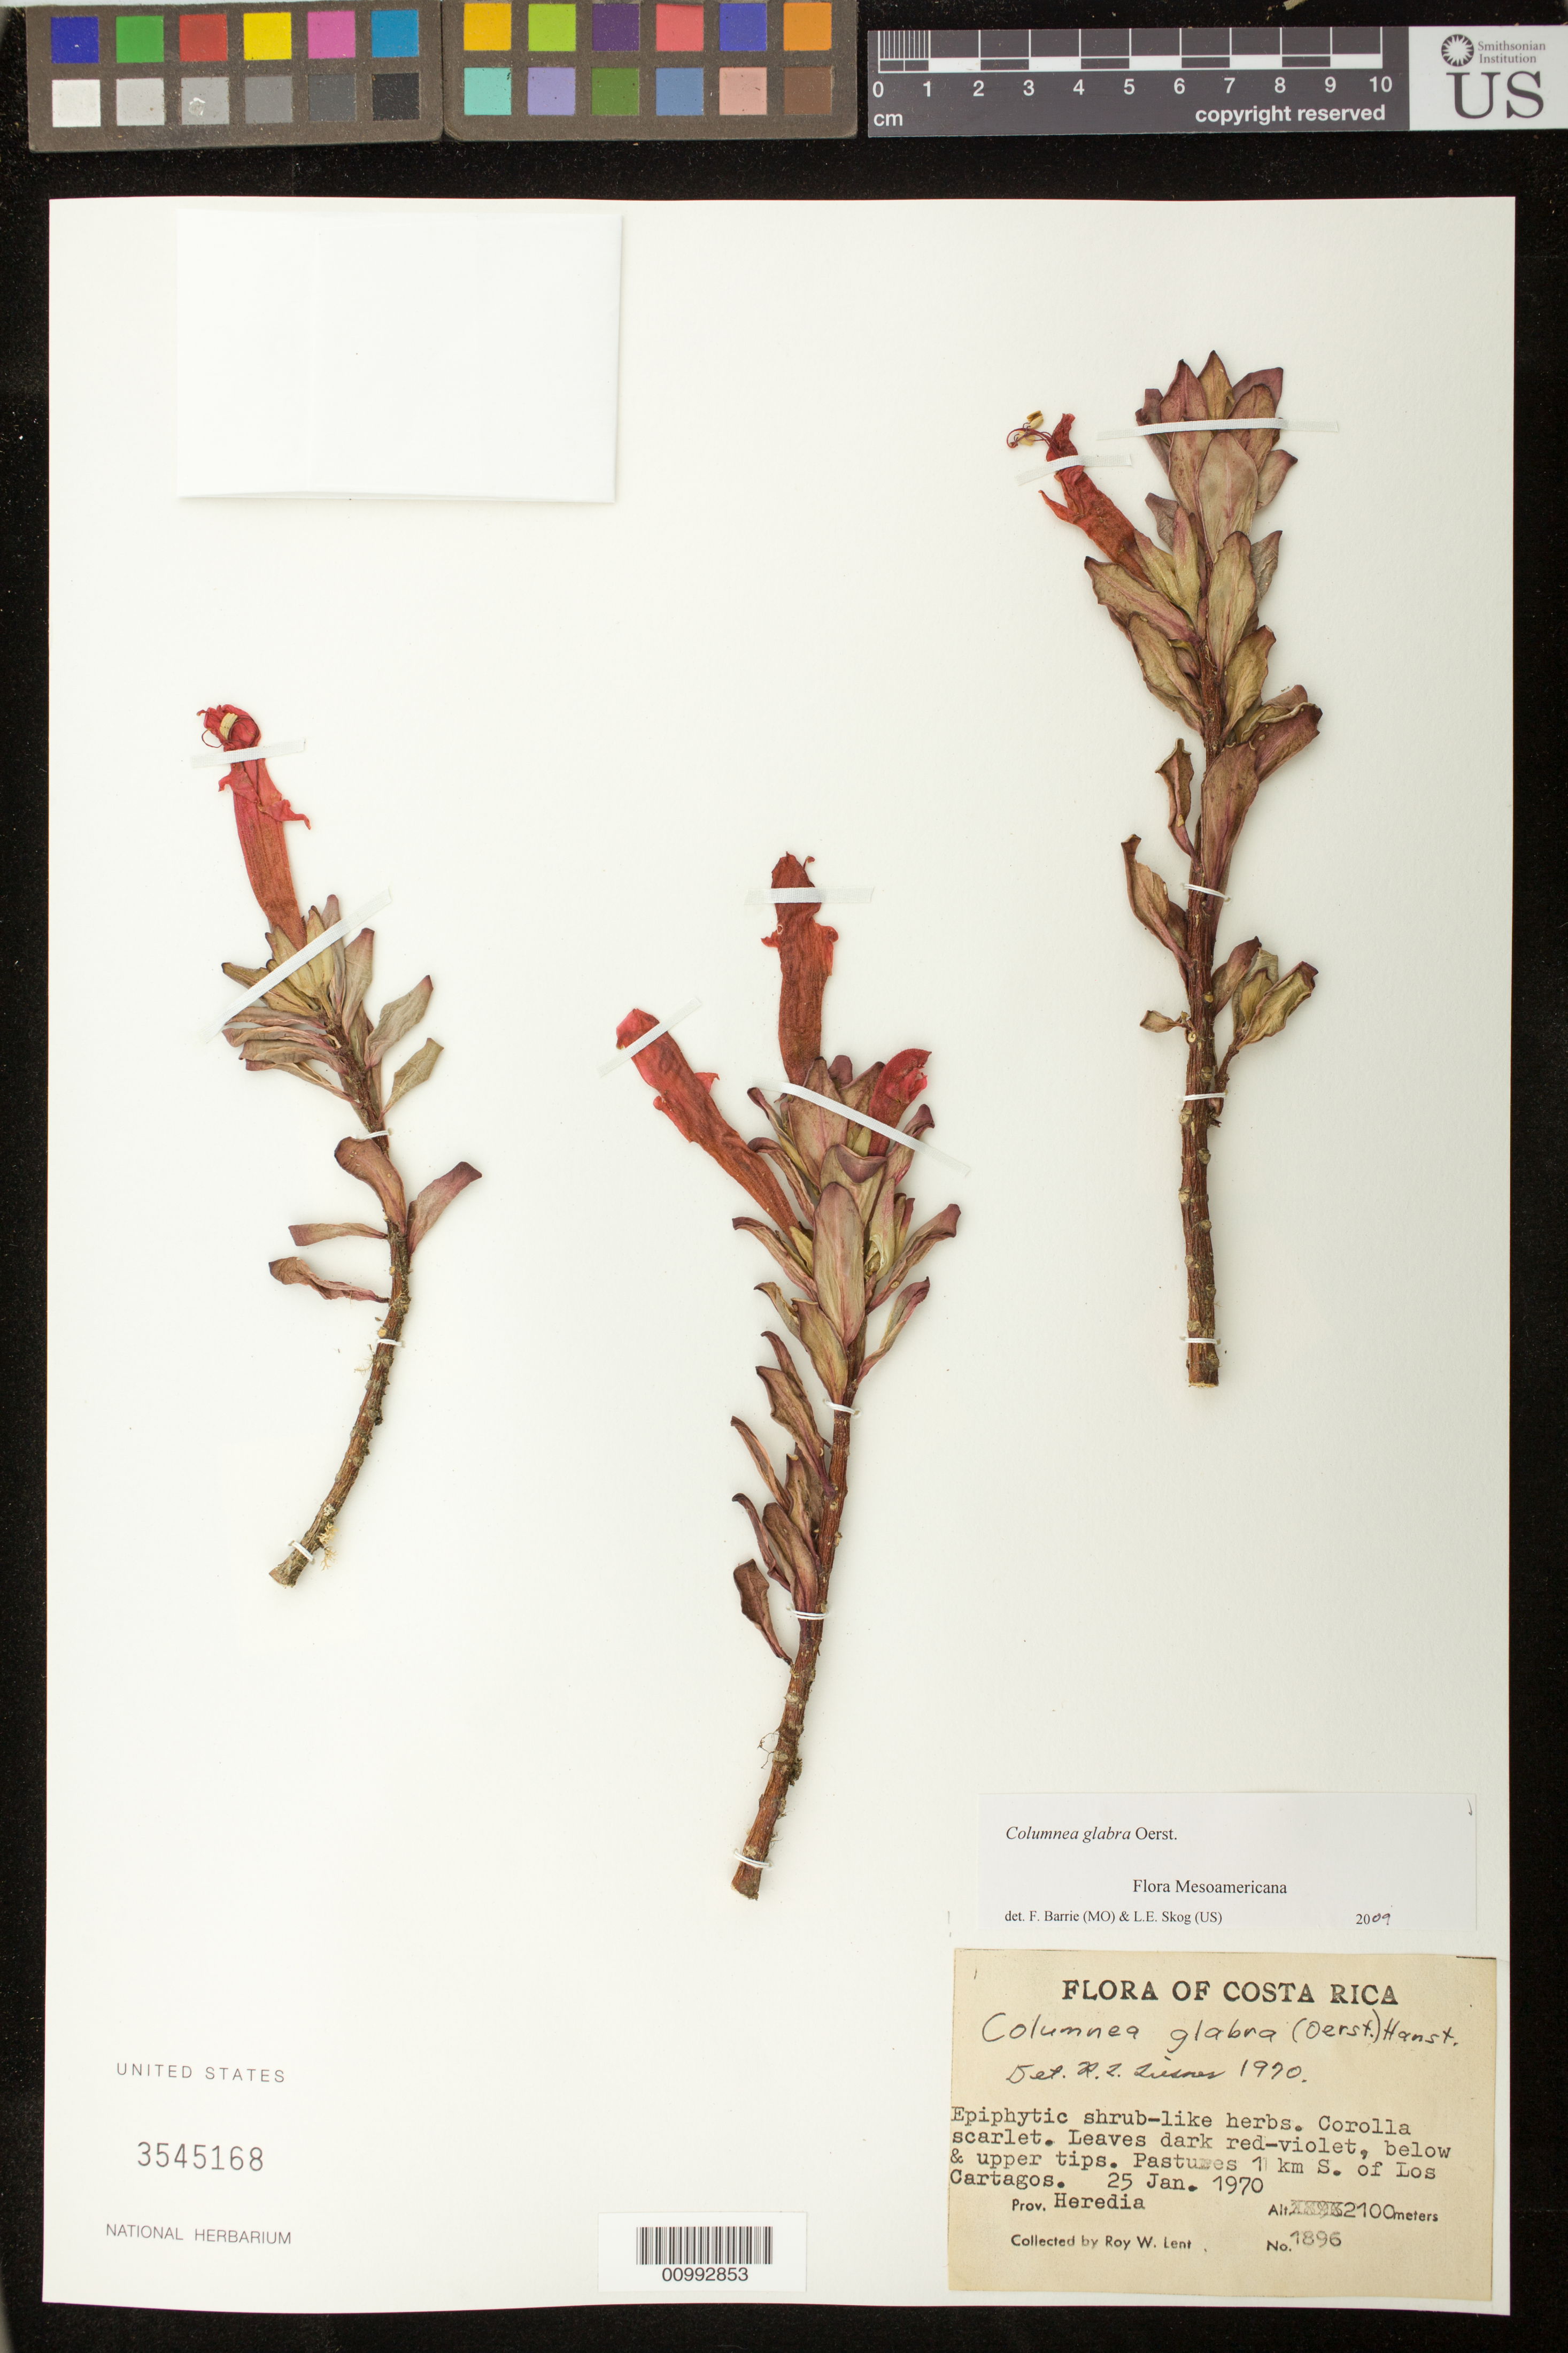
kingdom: Plantae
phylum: Tracheophyta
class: Magnoliopsida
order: Lamiales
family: Gesneriaceae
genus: Columnea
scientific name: Columnea glabra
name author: Oerst.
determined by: Barrie, F. R.; Skog, Laurence E.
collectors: R. W. Lent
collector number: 1896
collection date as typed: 25 Jan 1970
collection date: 1970-01-25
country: Costa Rica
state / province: Heredia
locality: Pastures 1 km S of Los Cartagos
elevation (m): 2100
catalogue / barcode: US 3545168